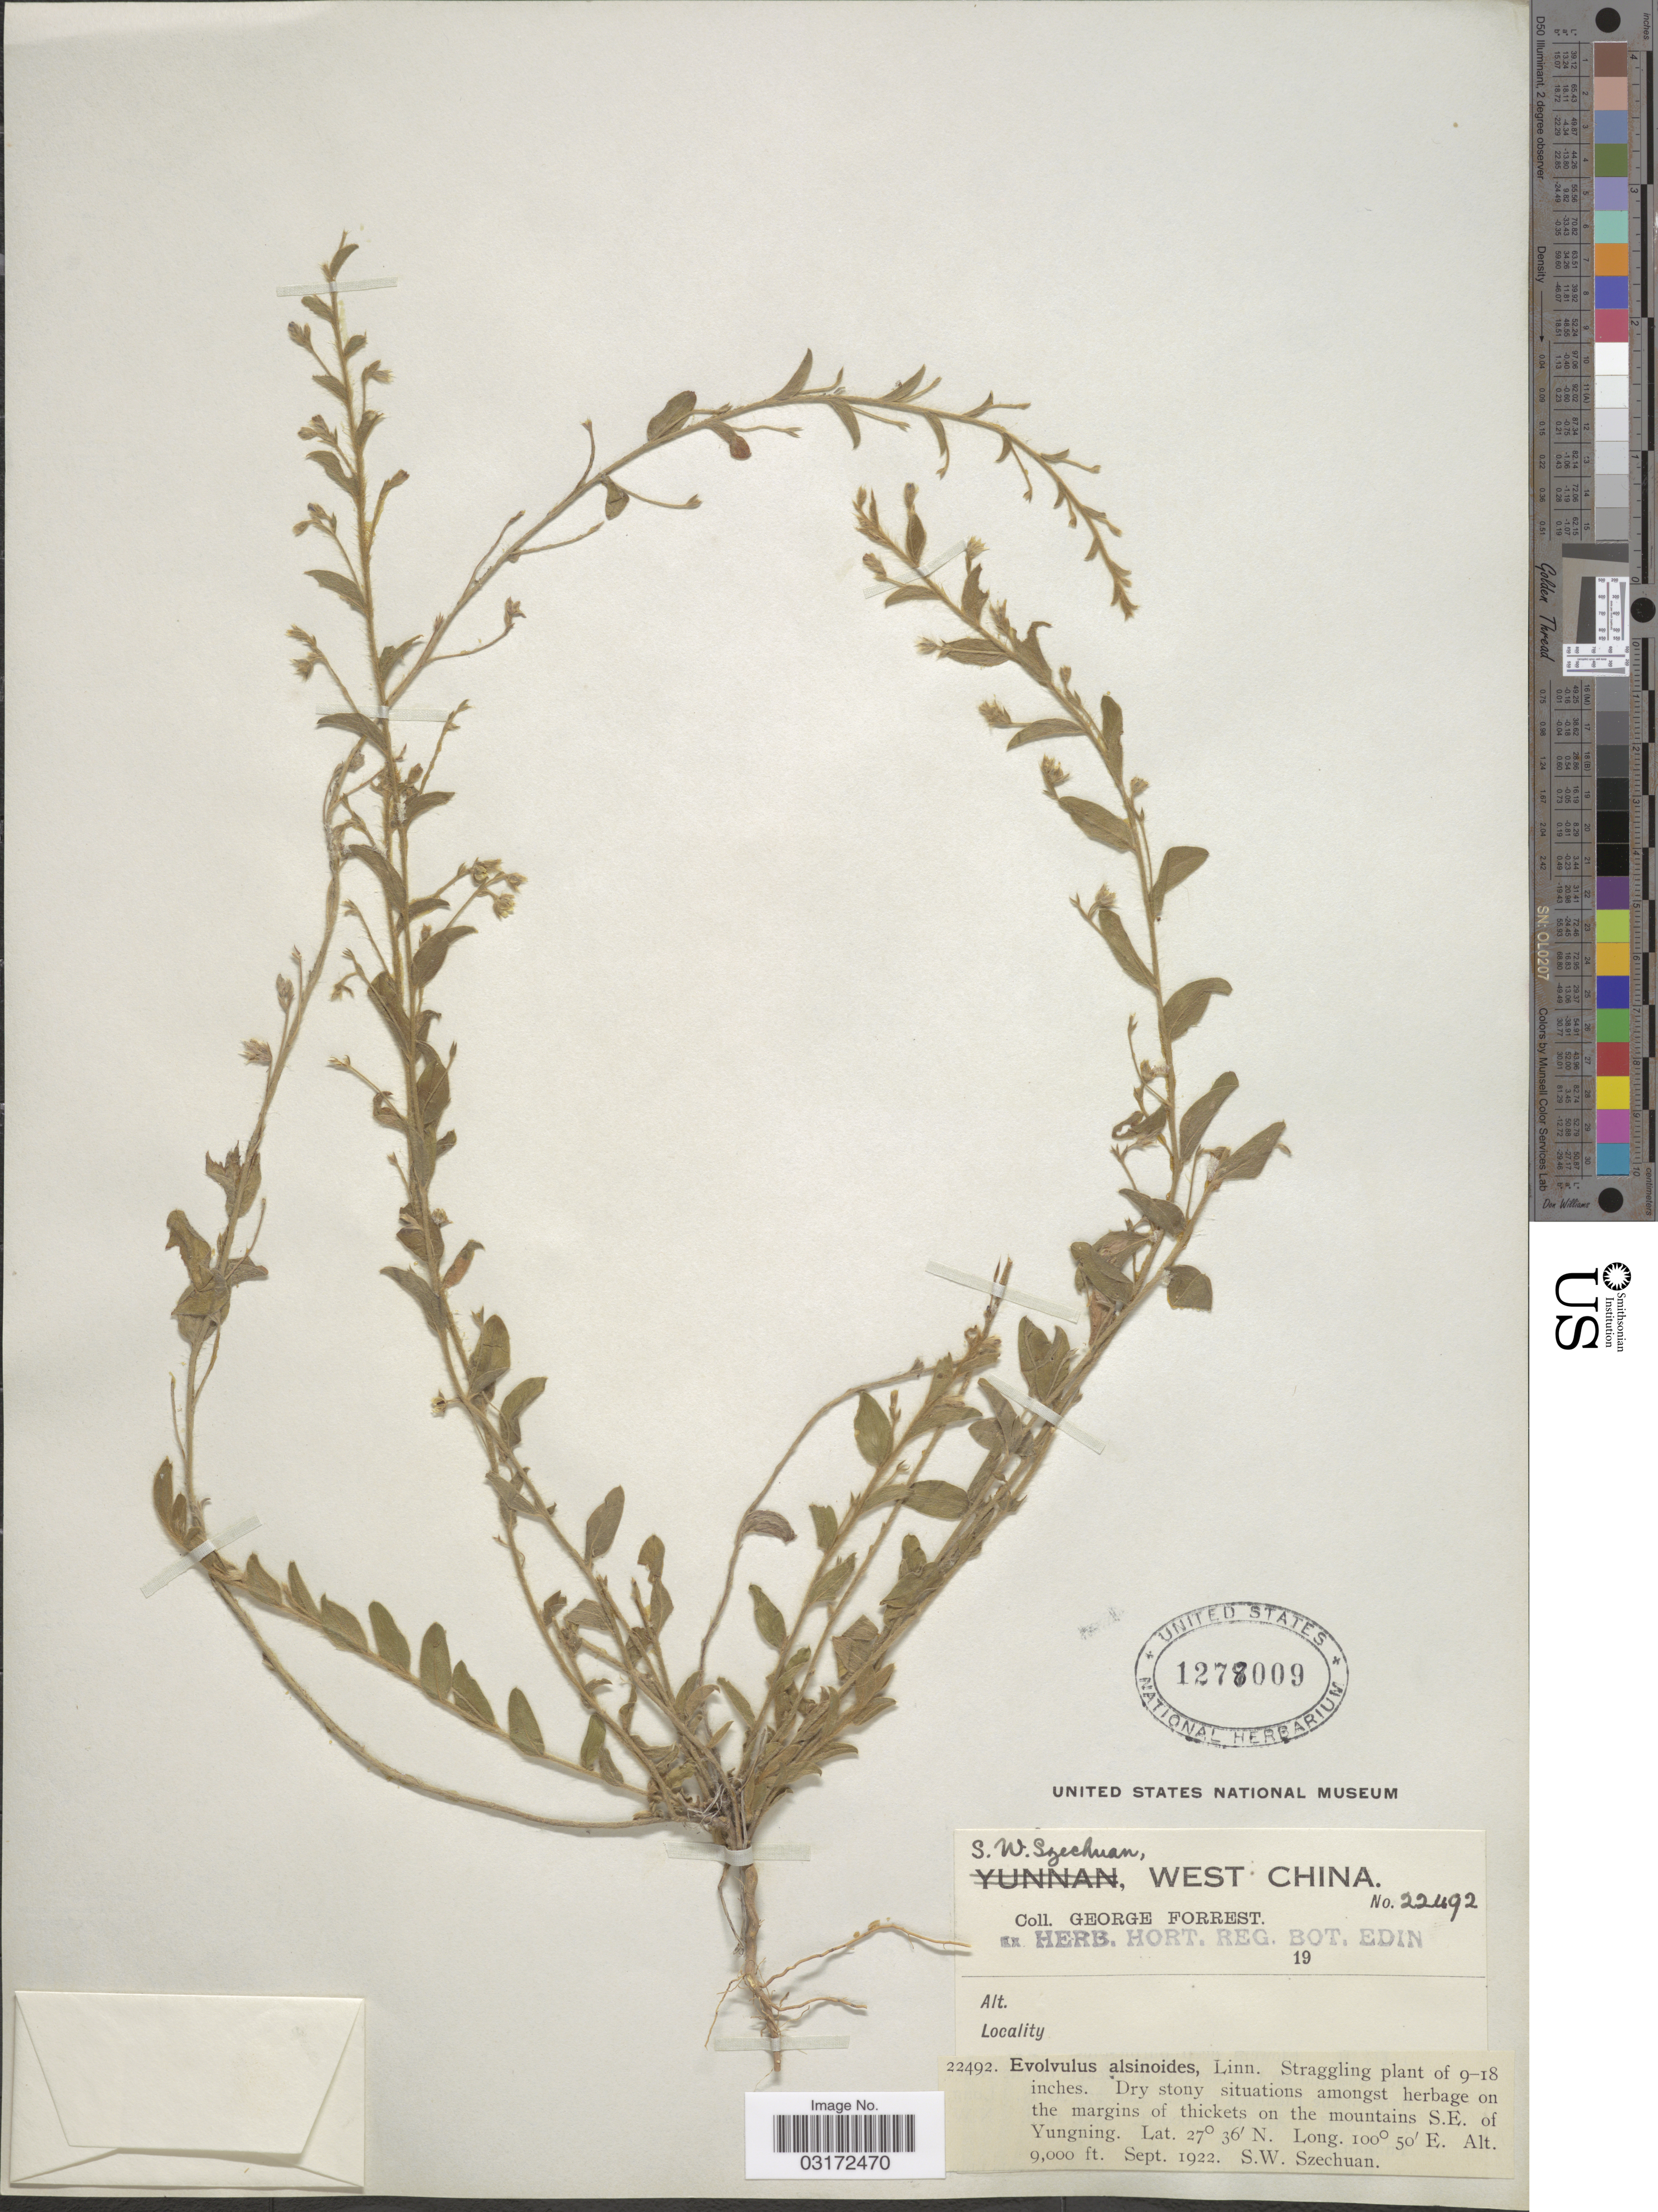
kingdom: Plantae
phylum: Tracheophyta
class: Magnoliopsida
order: Solanales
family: Convolvulaceae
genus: Evolvulus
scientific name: Evolvulus alsinoides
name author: (L.) L.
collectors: G. Forrest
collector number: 22492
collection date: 1922-09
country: China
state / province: Sichuan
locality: S.W. Szechuan, West China. Dry stony situations amongst herbage on the margins of thickets on the mountains S.E. of Yungning.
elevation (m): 2743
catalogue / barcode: US 1278009